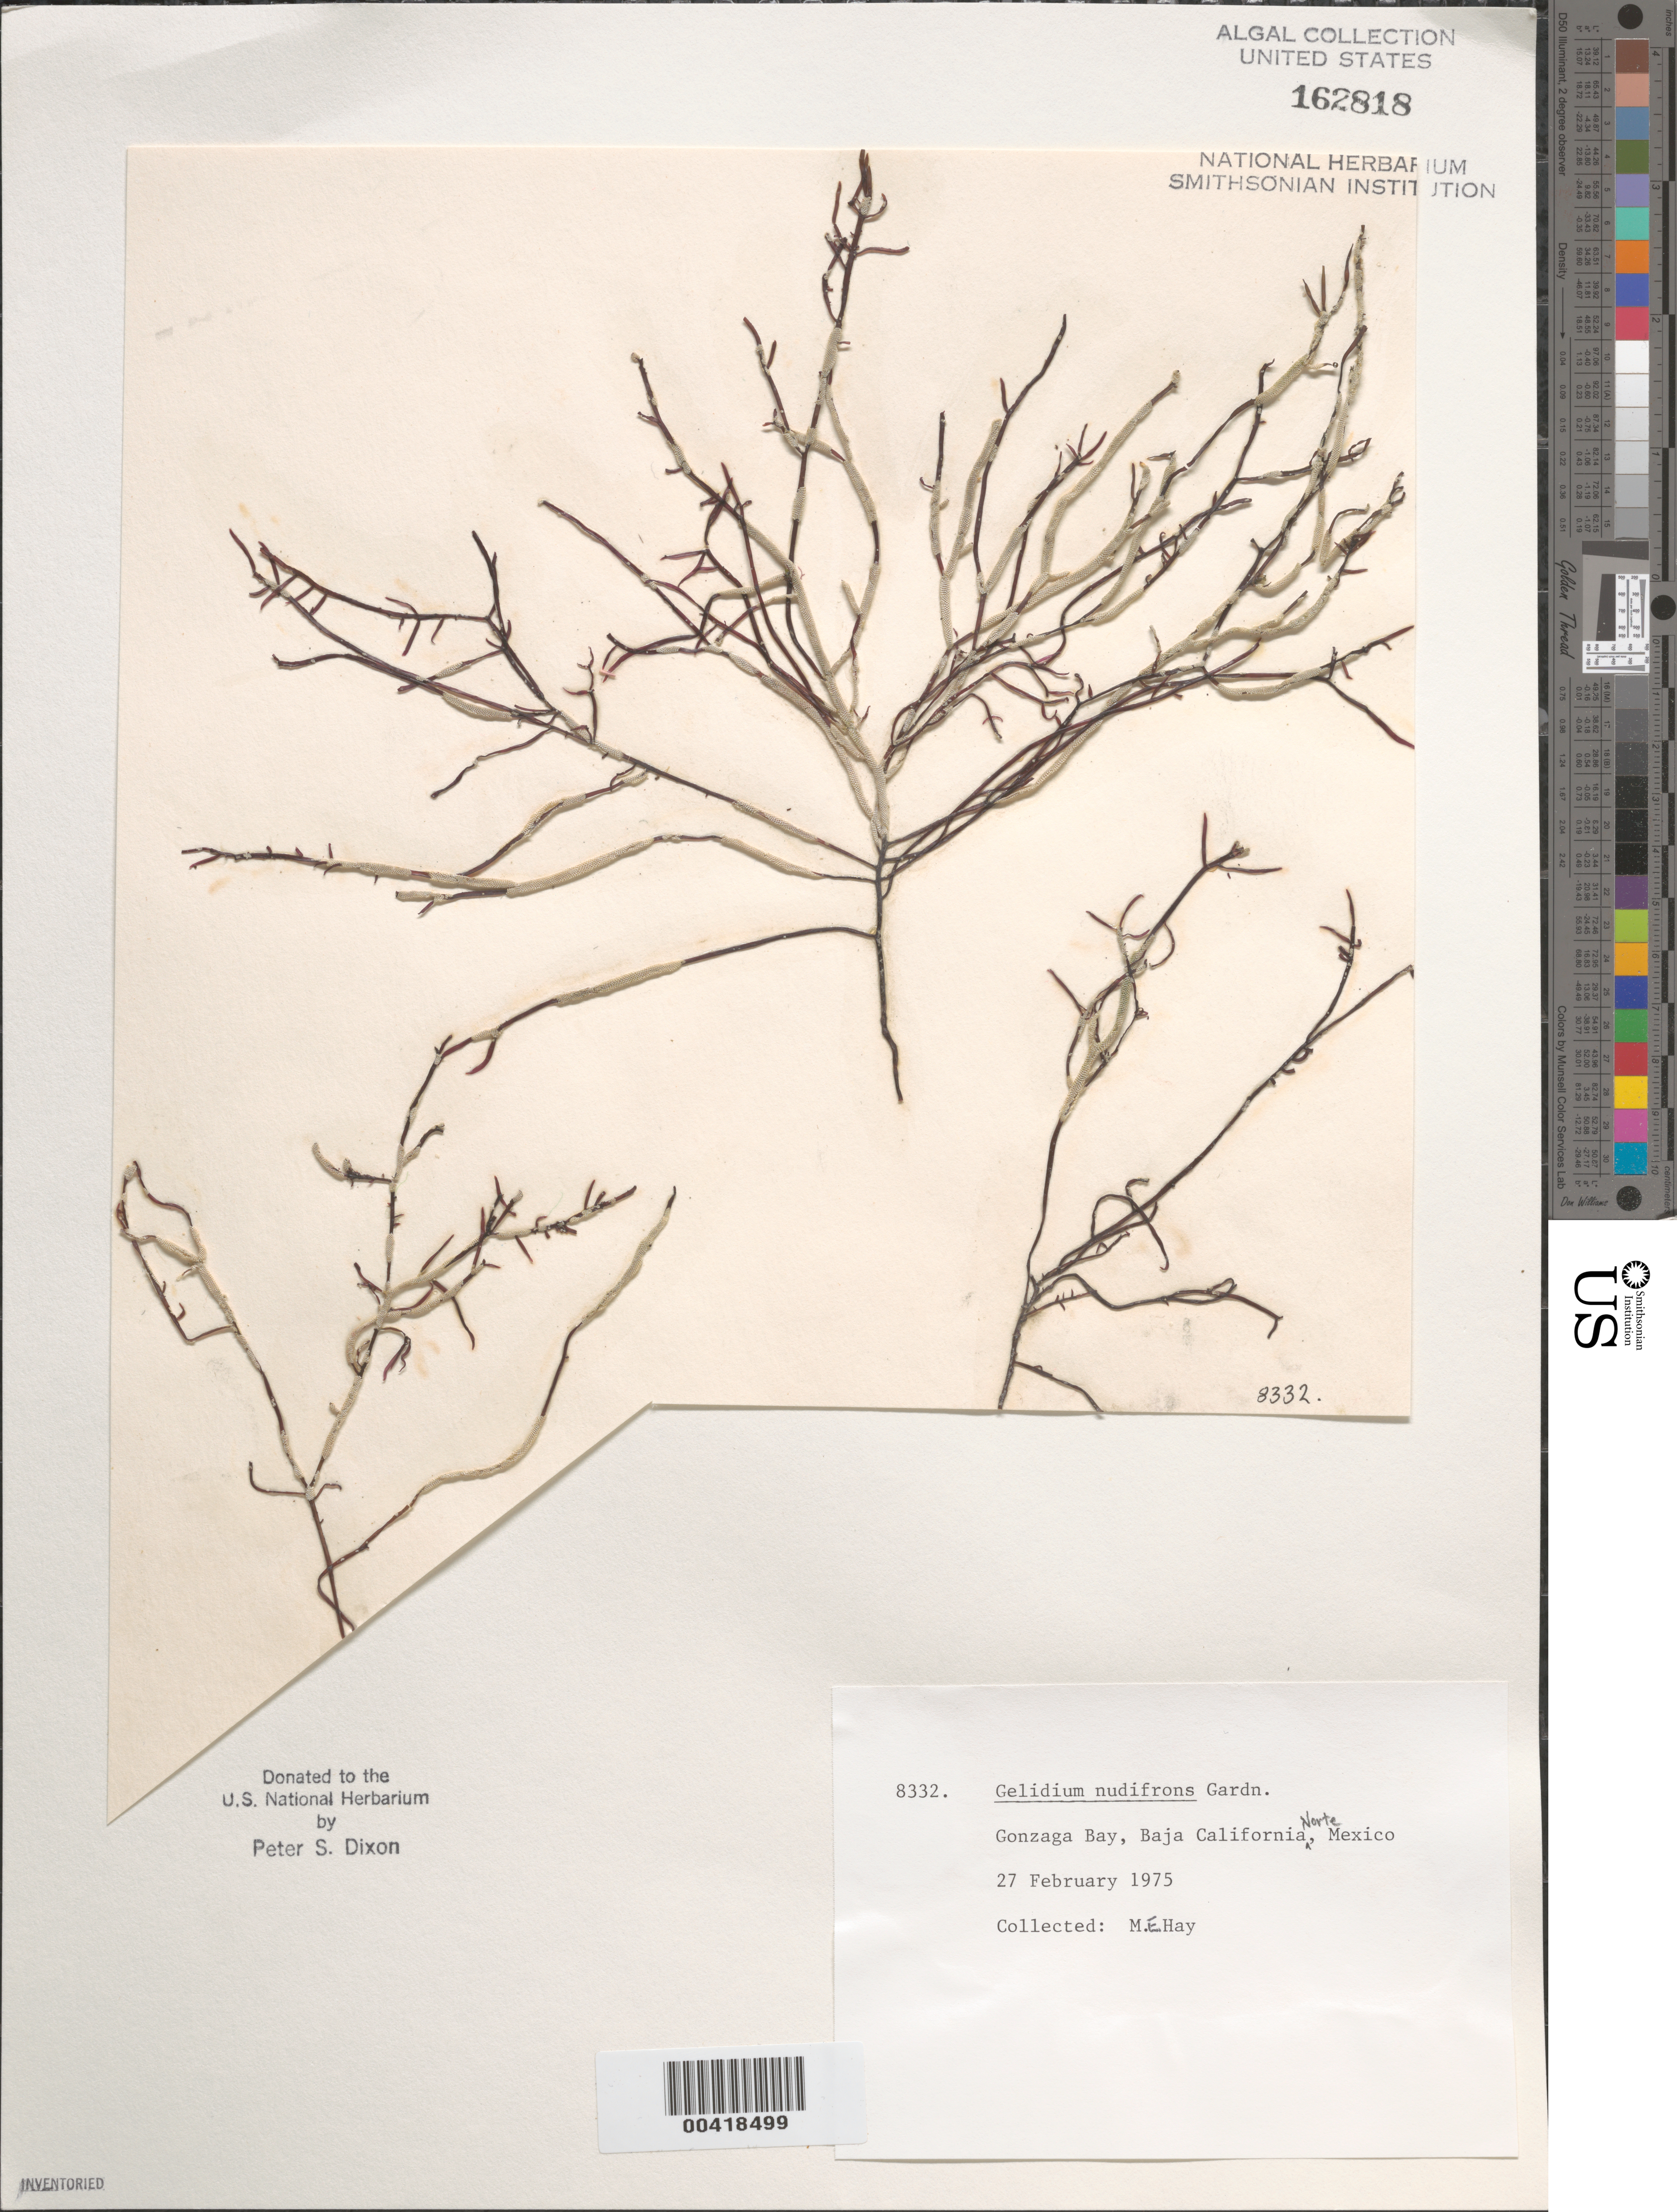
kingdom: Plantae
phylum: Rhodophyta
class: Florideophyceae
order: Gelidiales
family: Gelidiaceae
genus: Gelidium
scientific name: Gelidium nudifrons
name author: N.L. Gardner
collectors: M. E. Hay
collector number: PSD 8332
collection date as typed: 27 Feb 1975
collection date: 1975-02-27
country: Mexico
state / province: Baja California Norte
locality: Gonzaga Bay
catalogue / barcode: US 162818